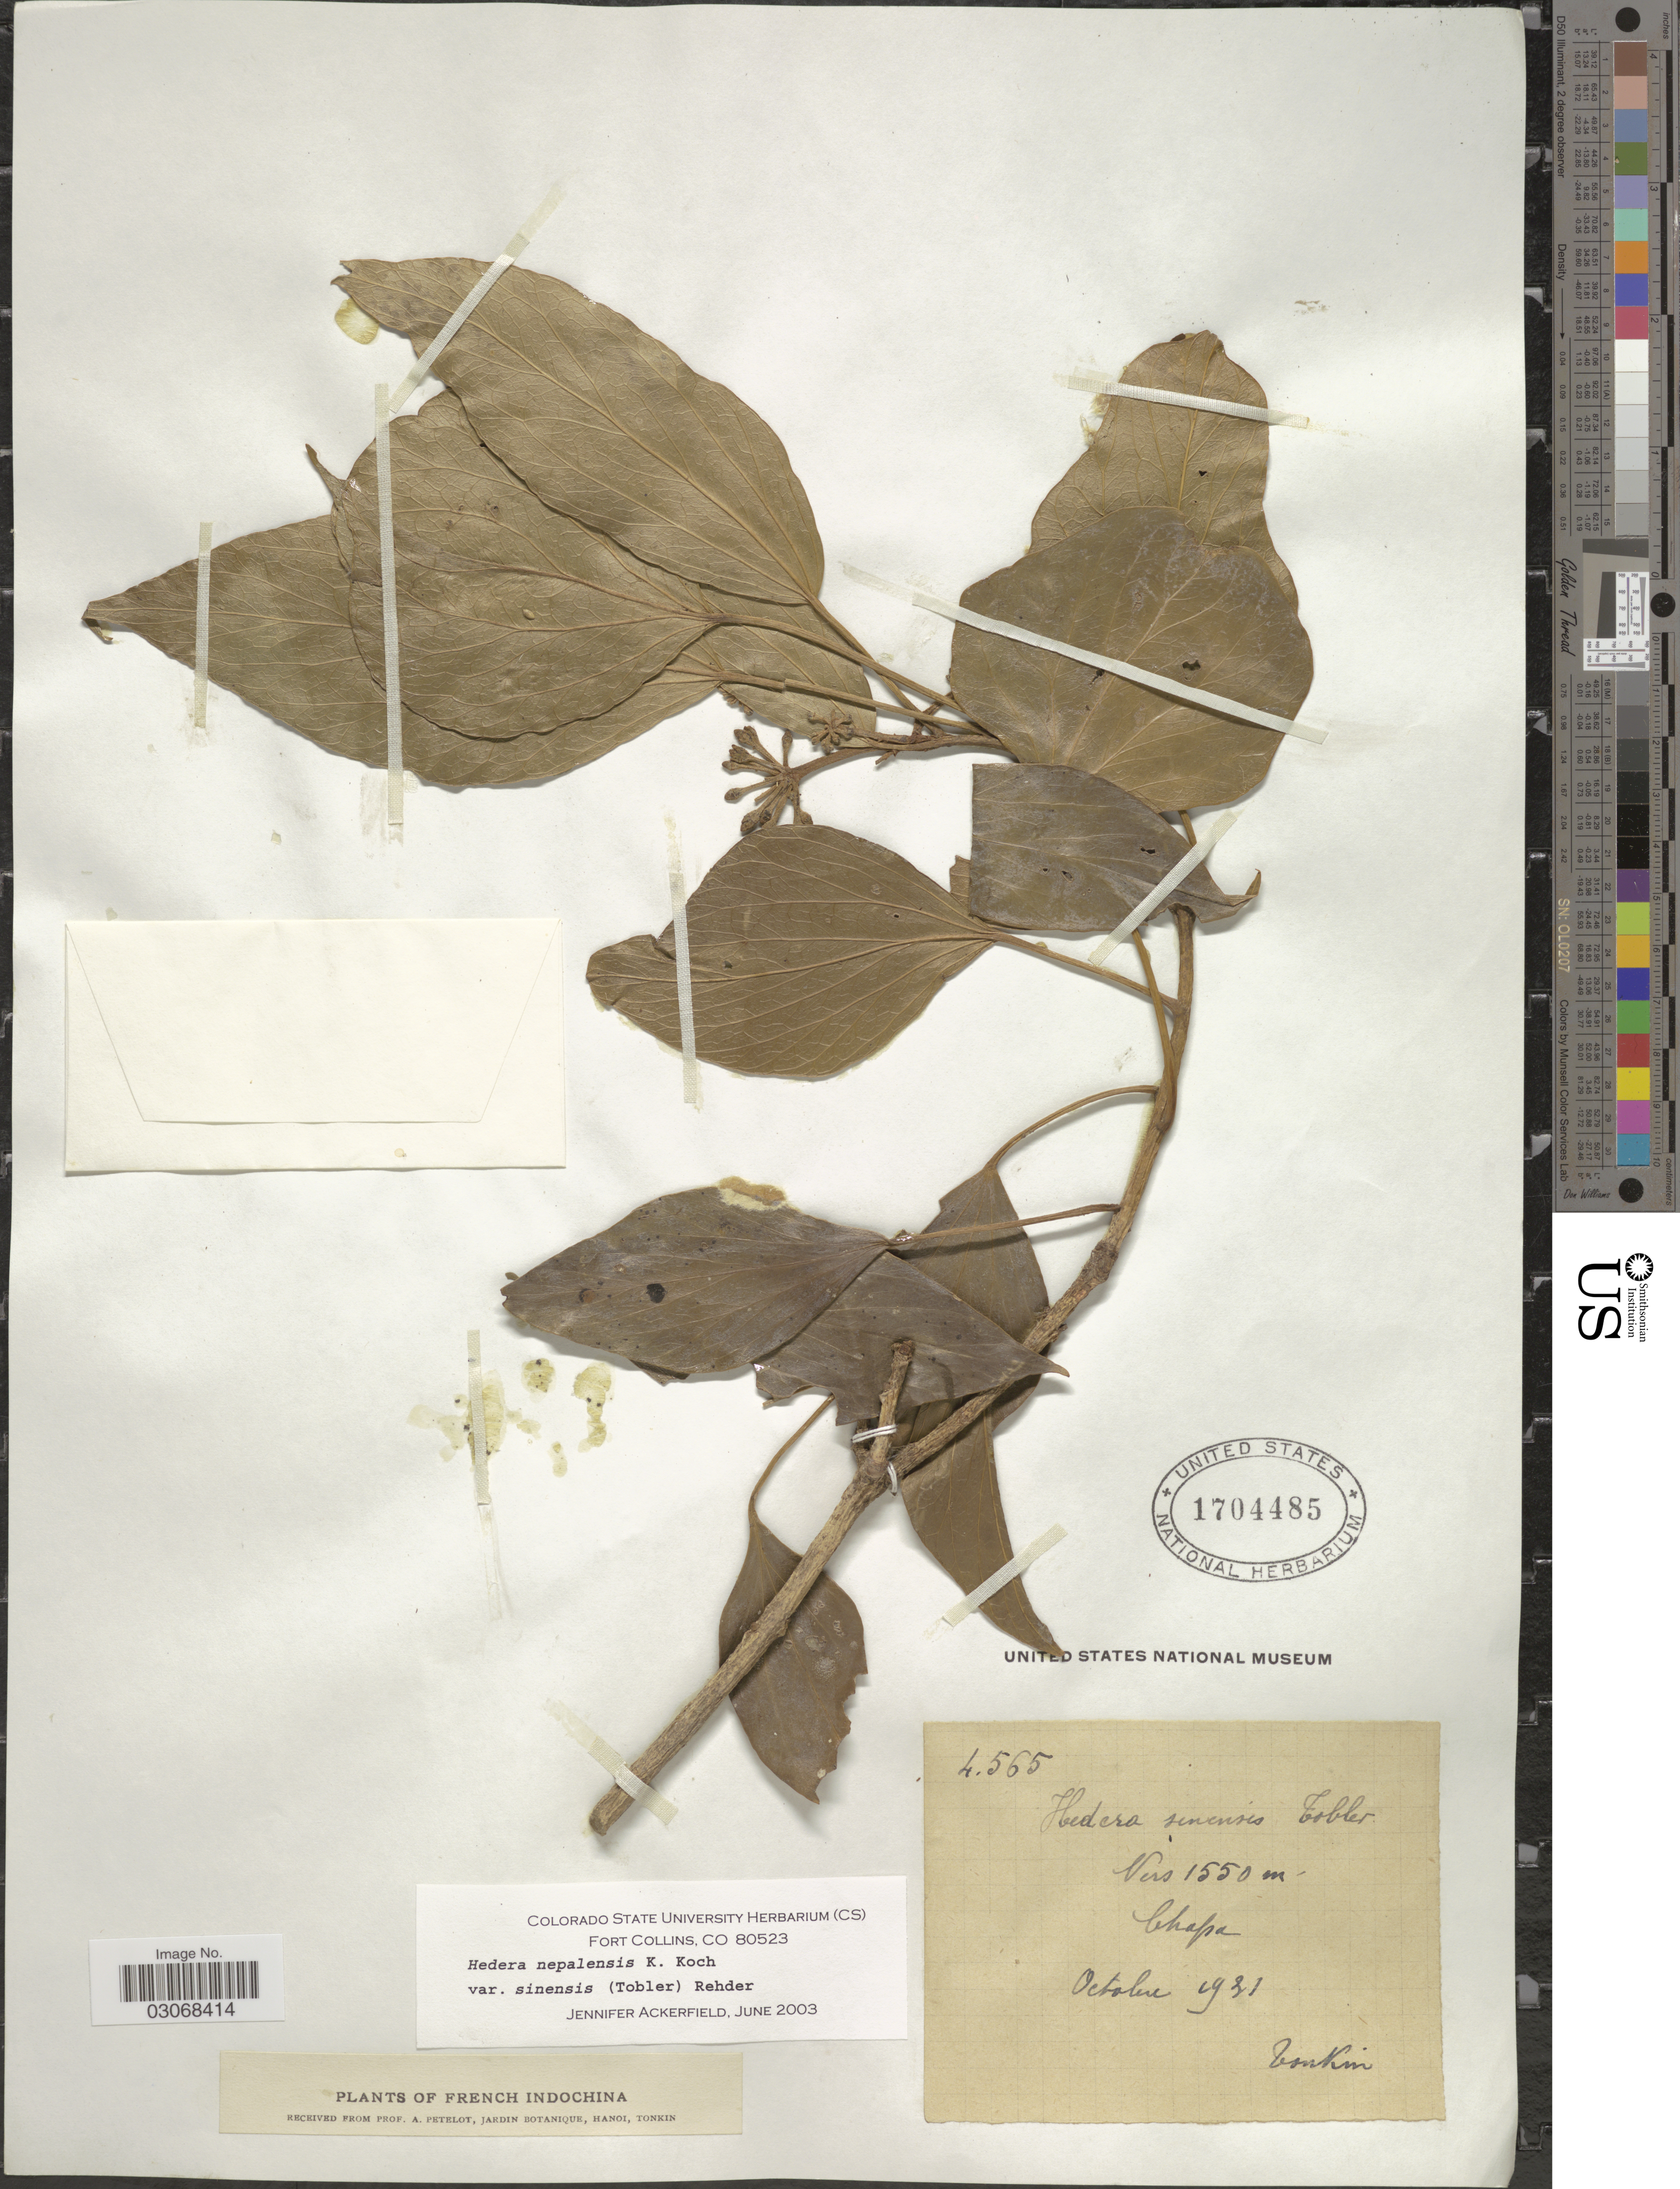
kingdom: Plantae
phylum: Tracheophyta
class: Magnoliopsida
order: Apiales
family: Araliaceae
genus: Hedera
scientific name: Hedera nepalensis var. sinensis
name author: (Tobler) Rehder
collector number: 4565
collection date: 1931-10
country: Vietnam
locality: French Indochina. Chapa.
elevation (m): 1550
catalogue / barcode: US 1704485